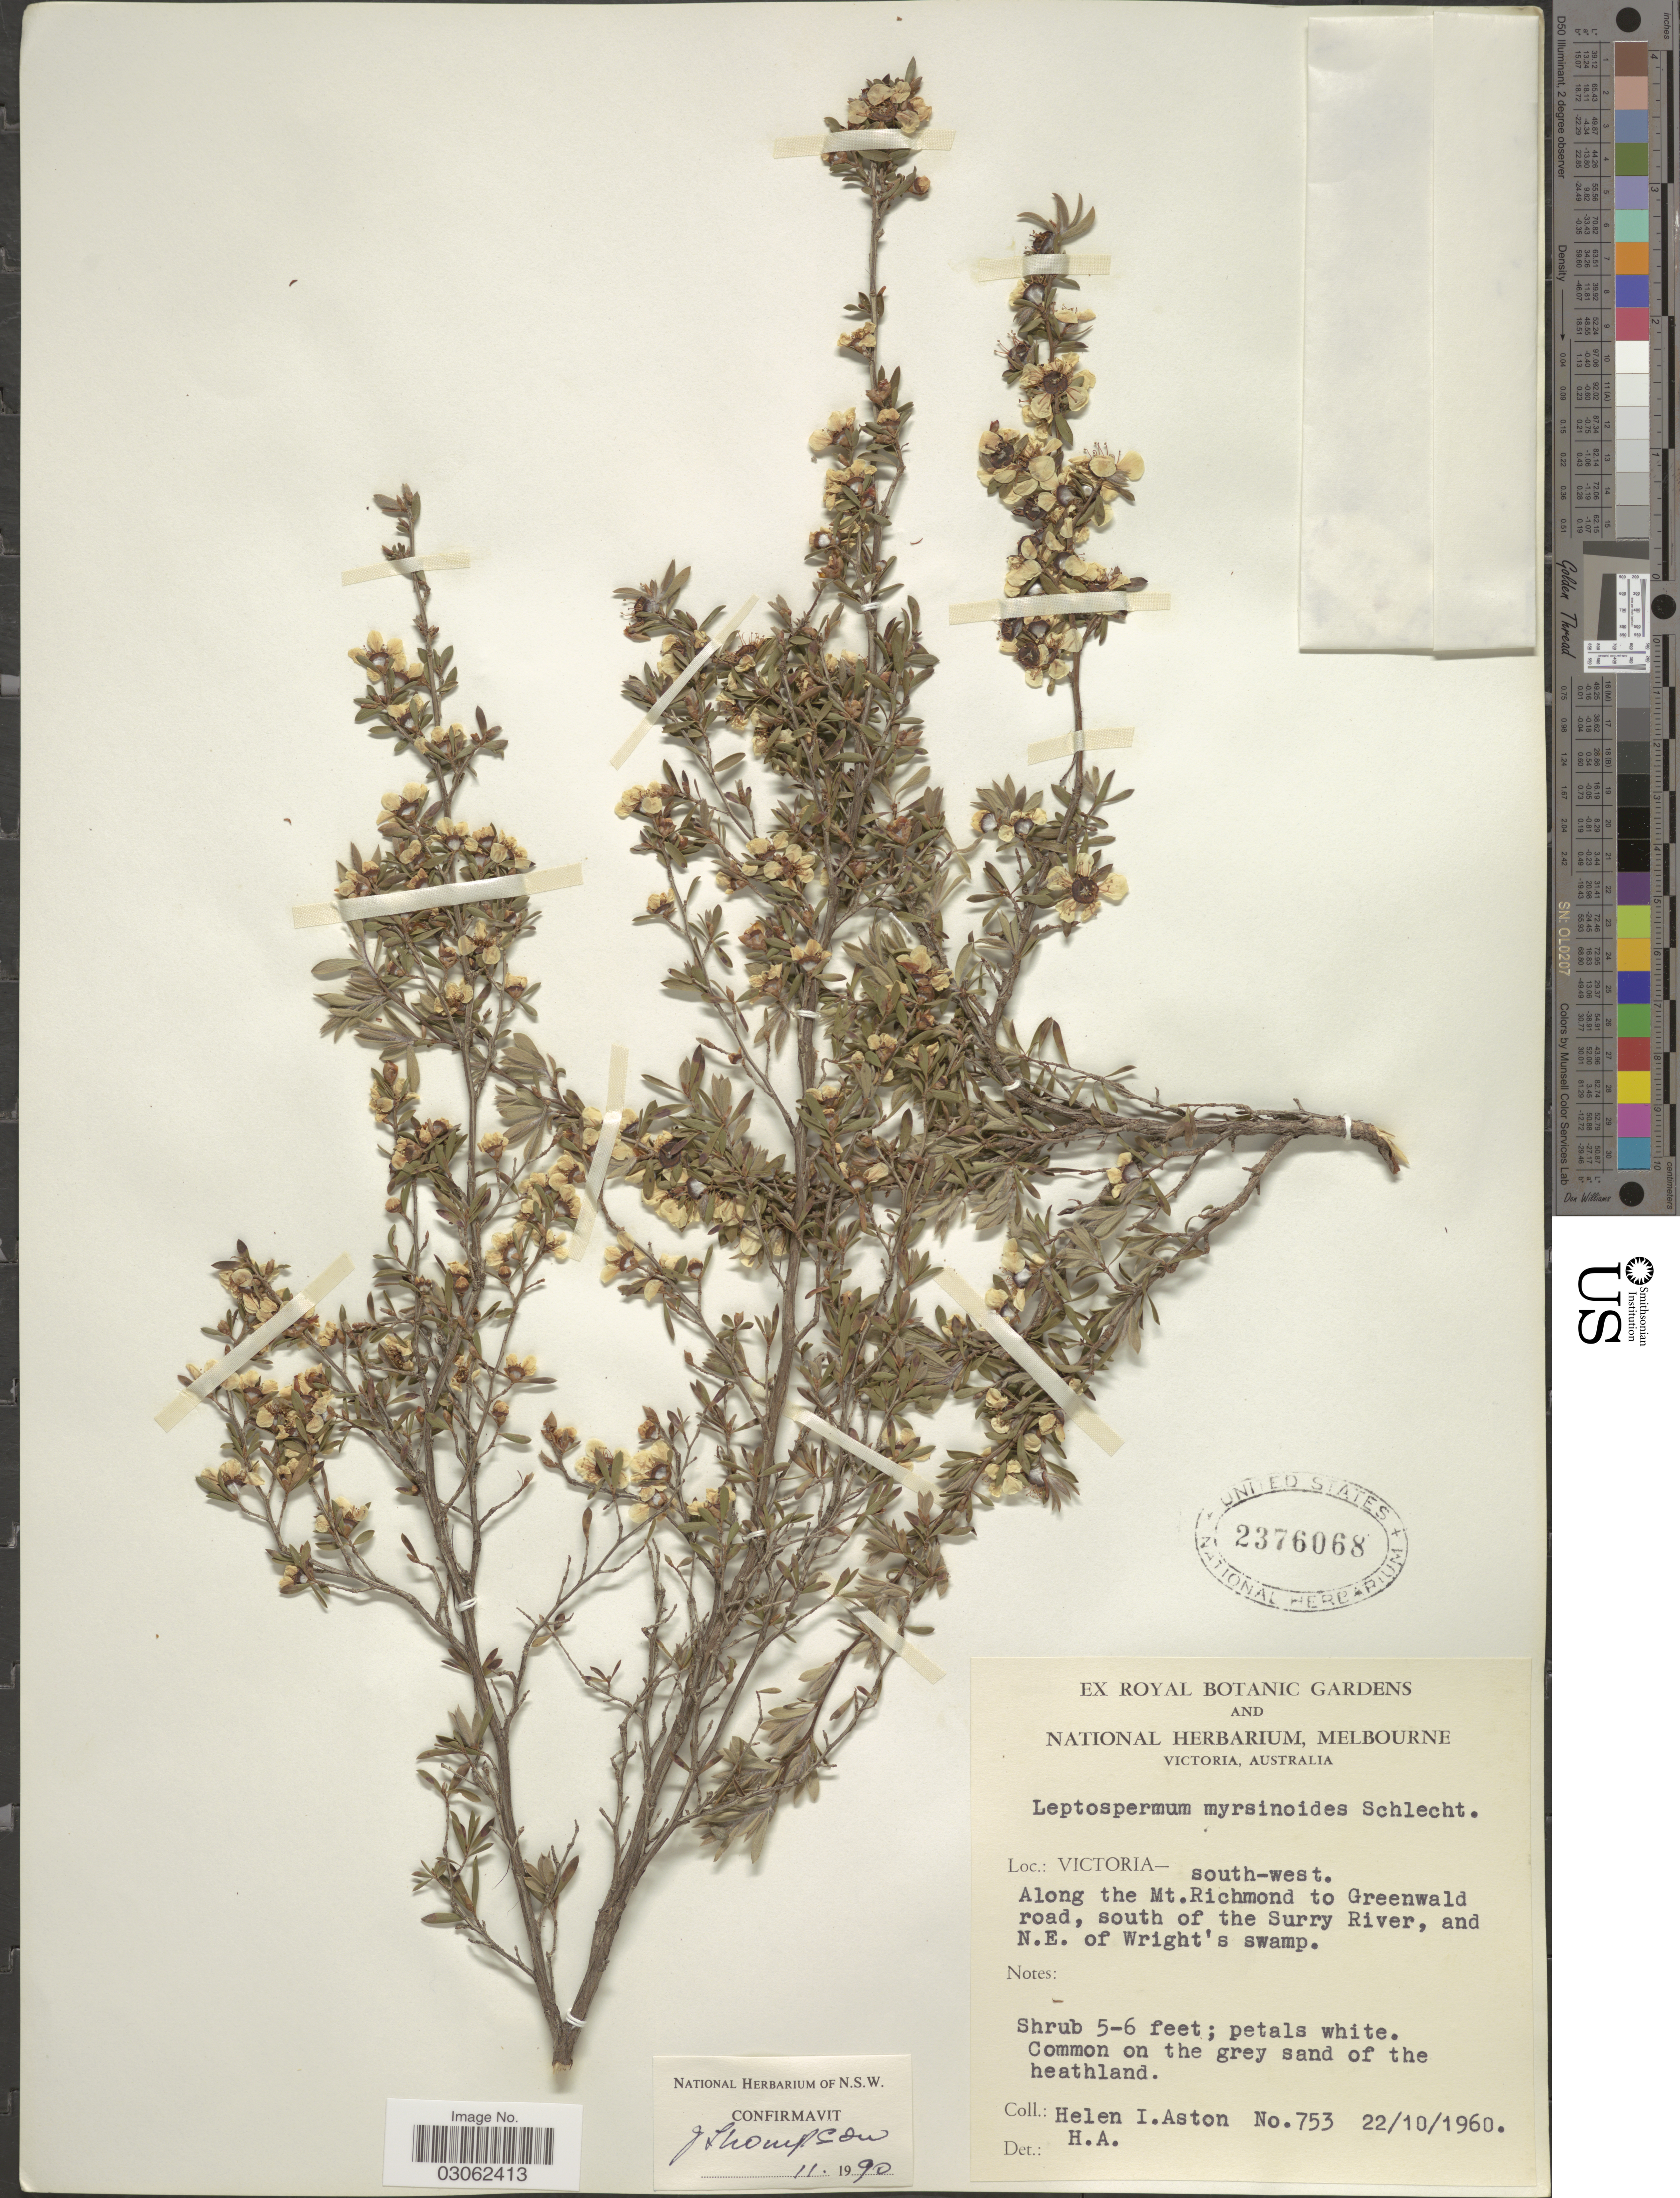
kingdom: Plantae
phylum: Tracheophyta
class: Magnoliopsida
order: Myrtales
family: Myrtaceae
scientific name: Gaudium myrsinoides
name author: (Schltdl.) P.G. Wilson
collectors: H. I. Aston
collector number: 753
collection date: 1960-10-22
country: Australia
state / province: Victoria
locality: Victoria- south-west. Along the Mt. Richmond to Greenwald road, south of the Surry River, and N.E. of Wright's swamp.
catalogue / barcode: US 2376068